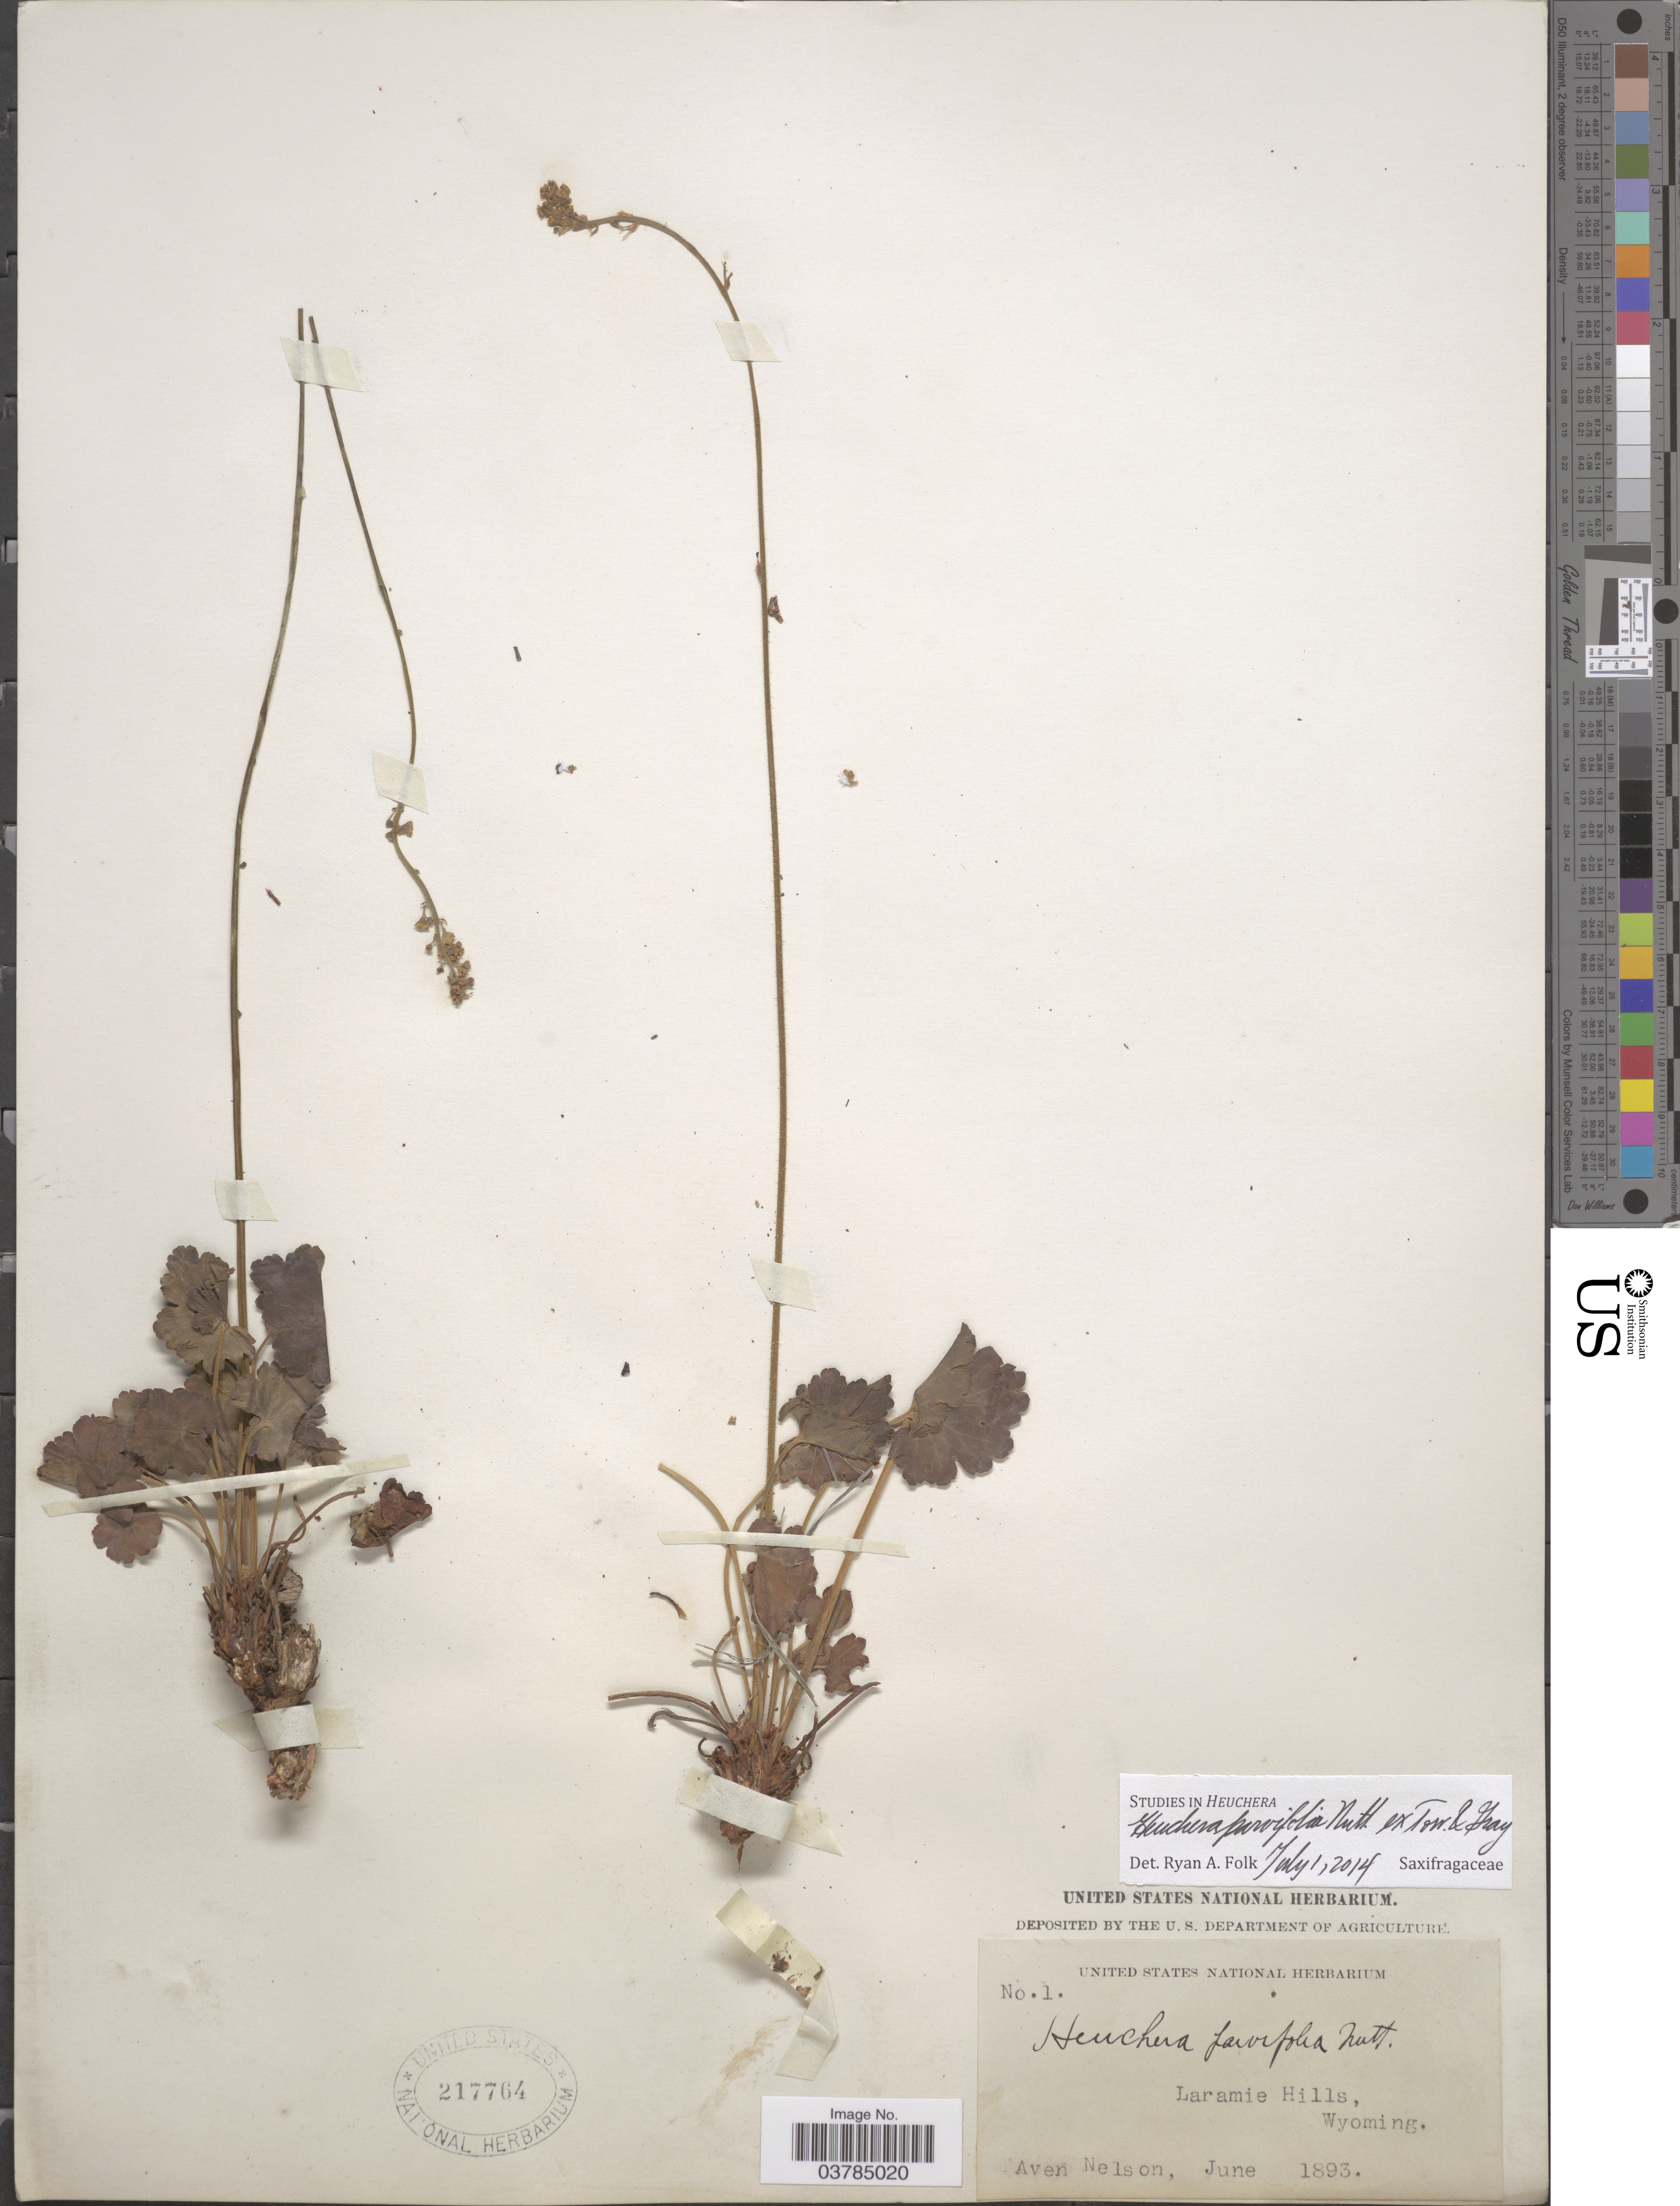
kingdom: Plantae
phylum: Tracheophyta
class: Magnoliopsida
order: Saxifragales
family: Saxifragaceae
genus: Heuchera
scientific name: Heuchera parvifolia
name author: Nutt.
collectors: A. Nelson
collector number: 1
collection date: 1893-06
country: United States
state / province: Wyoming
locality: Laramie Hills.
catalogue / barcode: US 217764